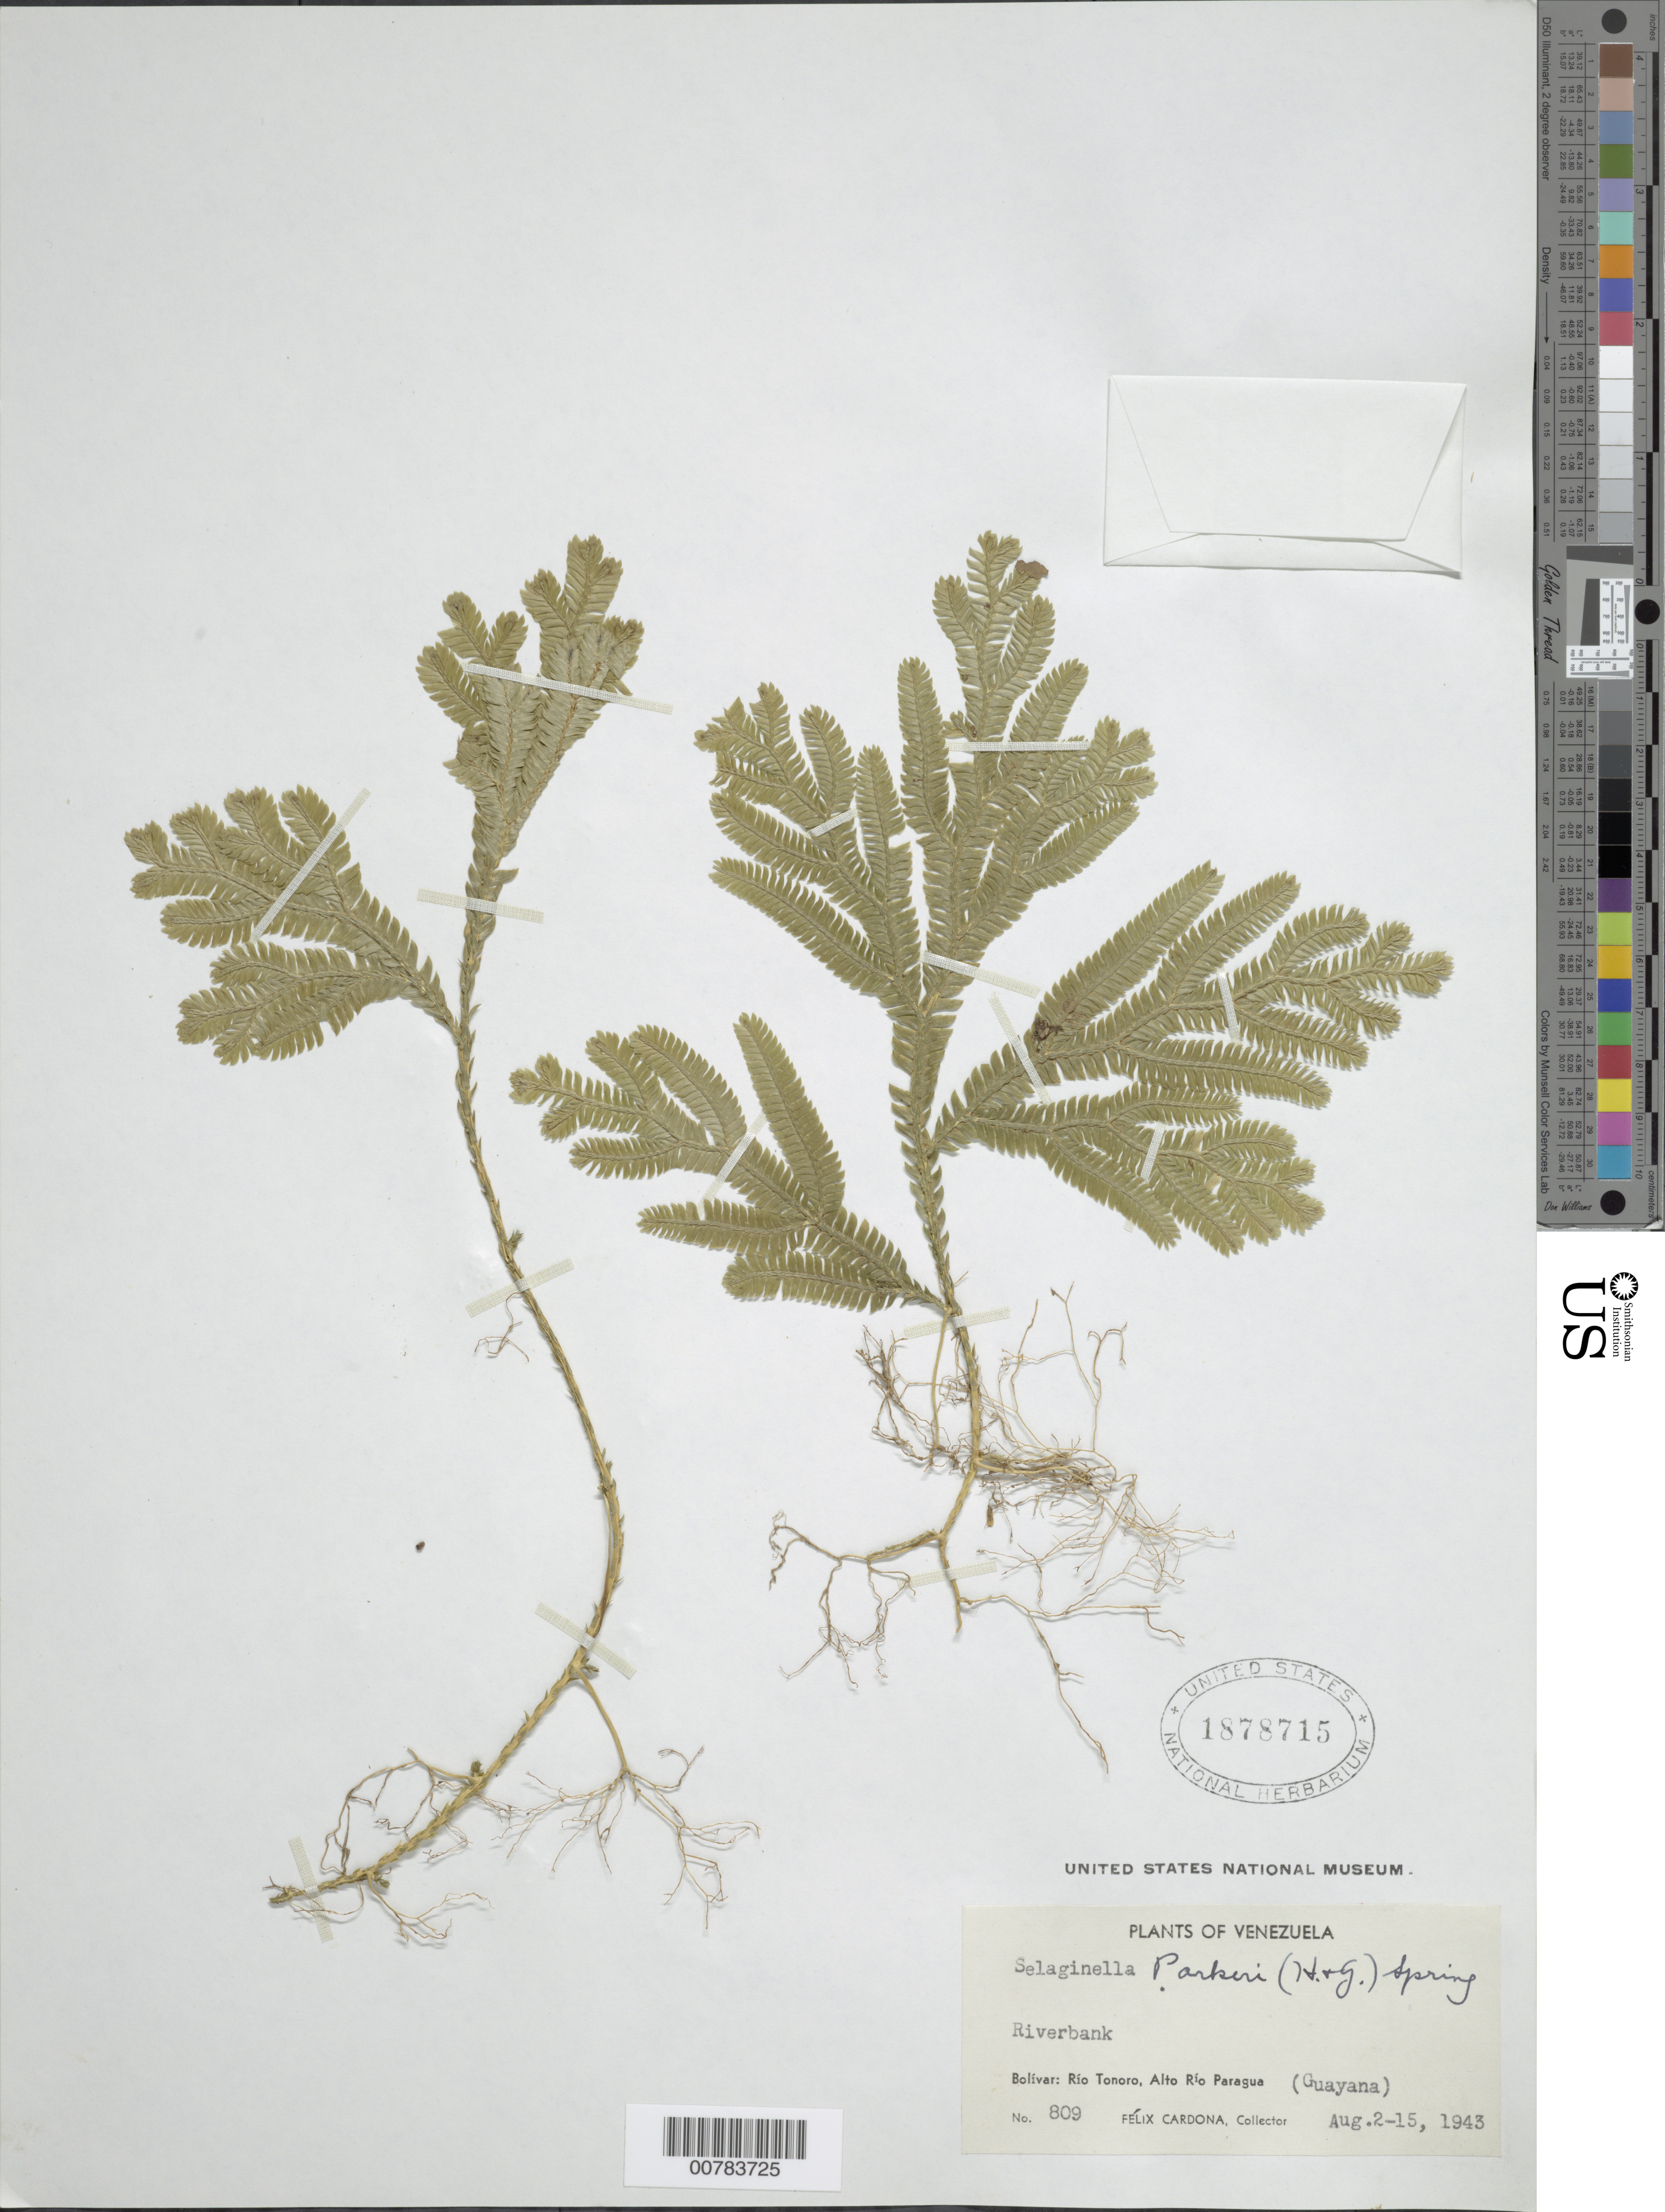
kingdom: Plantae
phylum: Tracheophyta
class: Lycopodiopsida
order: Selaginellales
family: Selaginellaceae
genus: Selaginella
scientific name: Selaginella parkeri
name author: (Hook. & Grev.) Spring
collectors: F. Cardona Puig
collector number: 809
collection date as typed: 2-Aug-43 to 15-Aug-43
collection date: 1943-08-02/1943-08-15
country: Venezuela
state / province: Bolívar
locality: Alto Río Paragua, Río Tonoro (Guayana)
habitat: Riverbank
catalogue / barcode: US 1878715